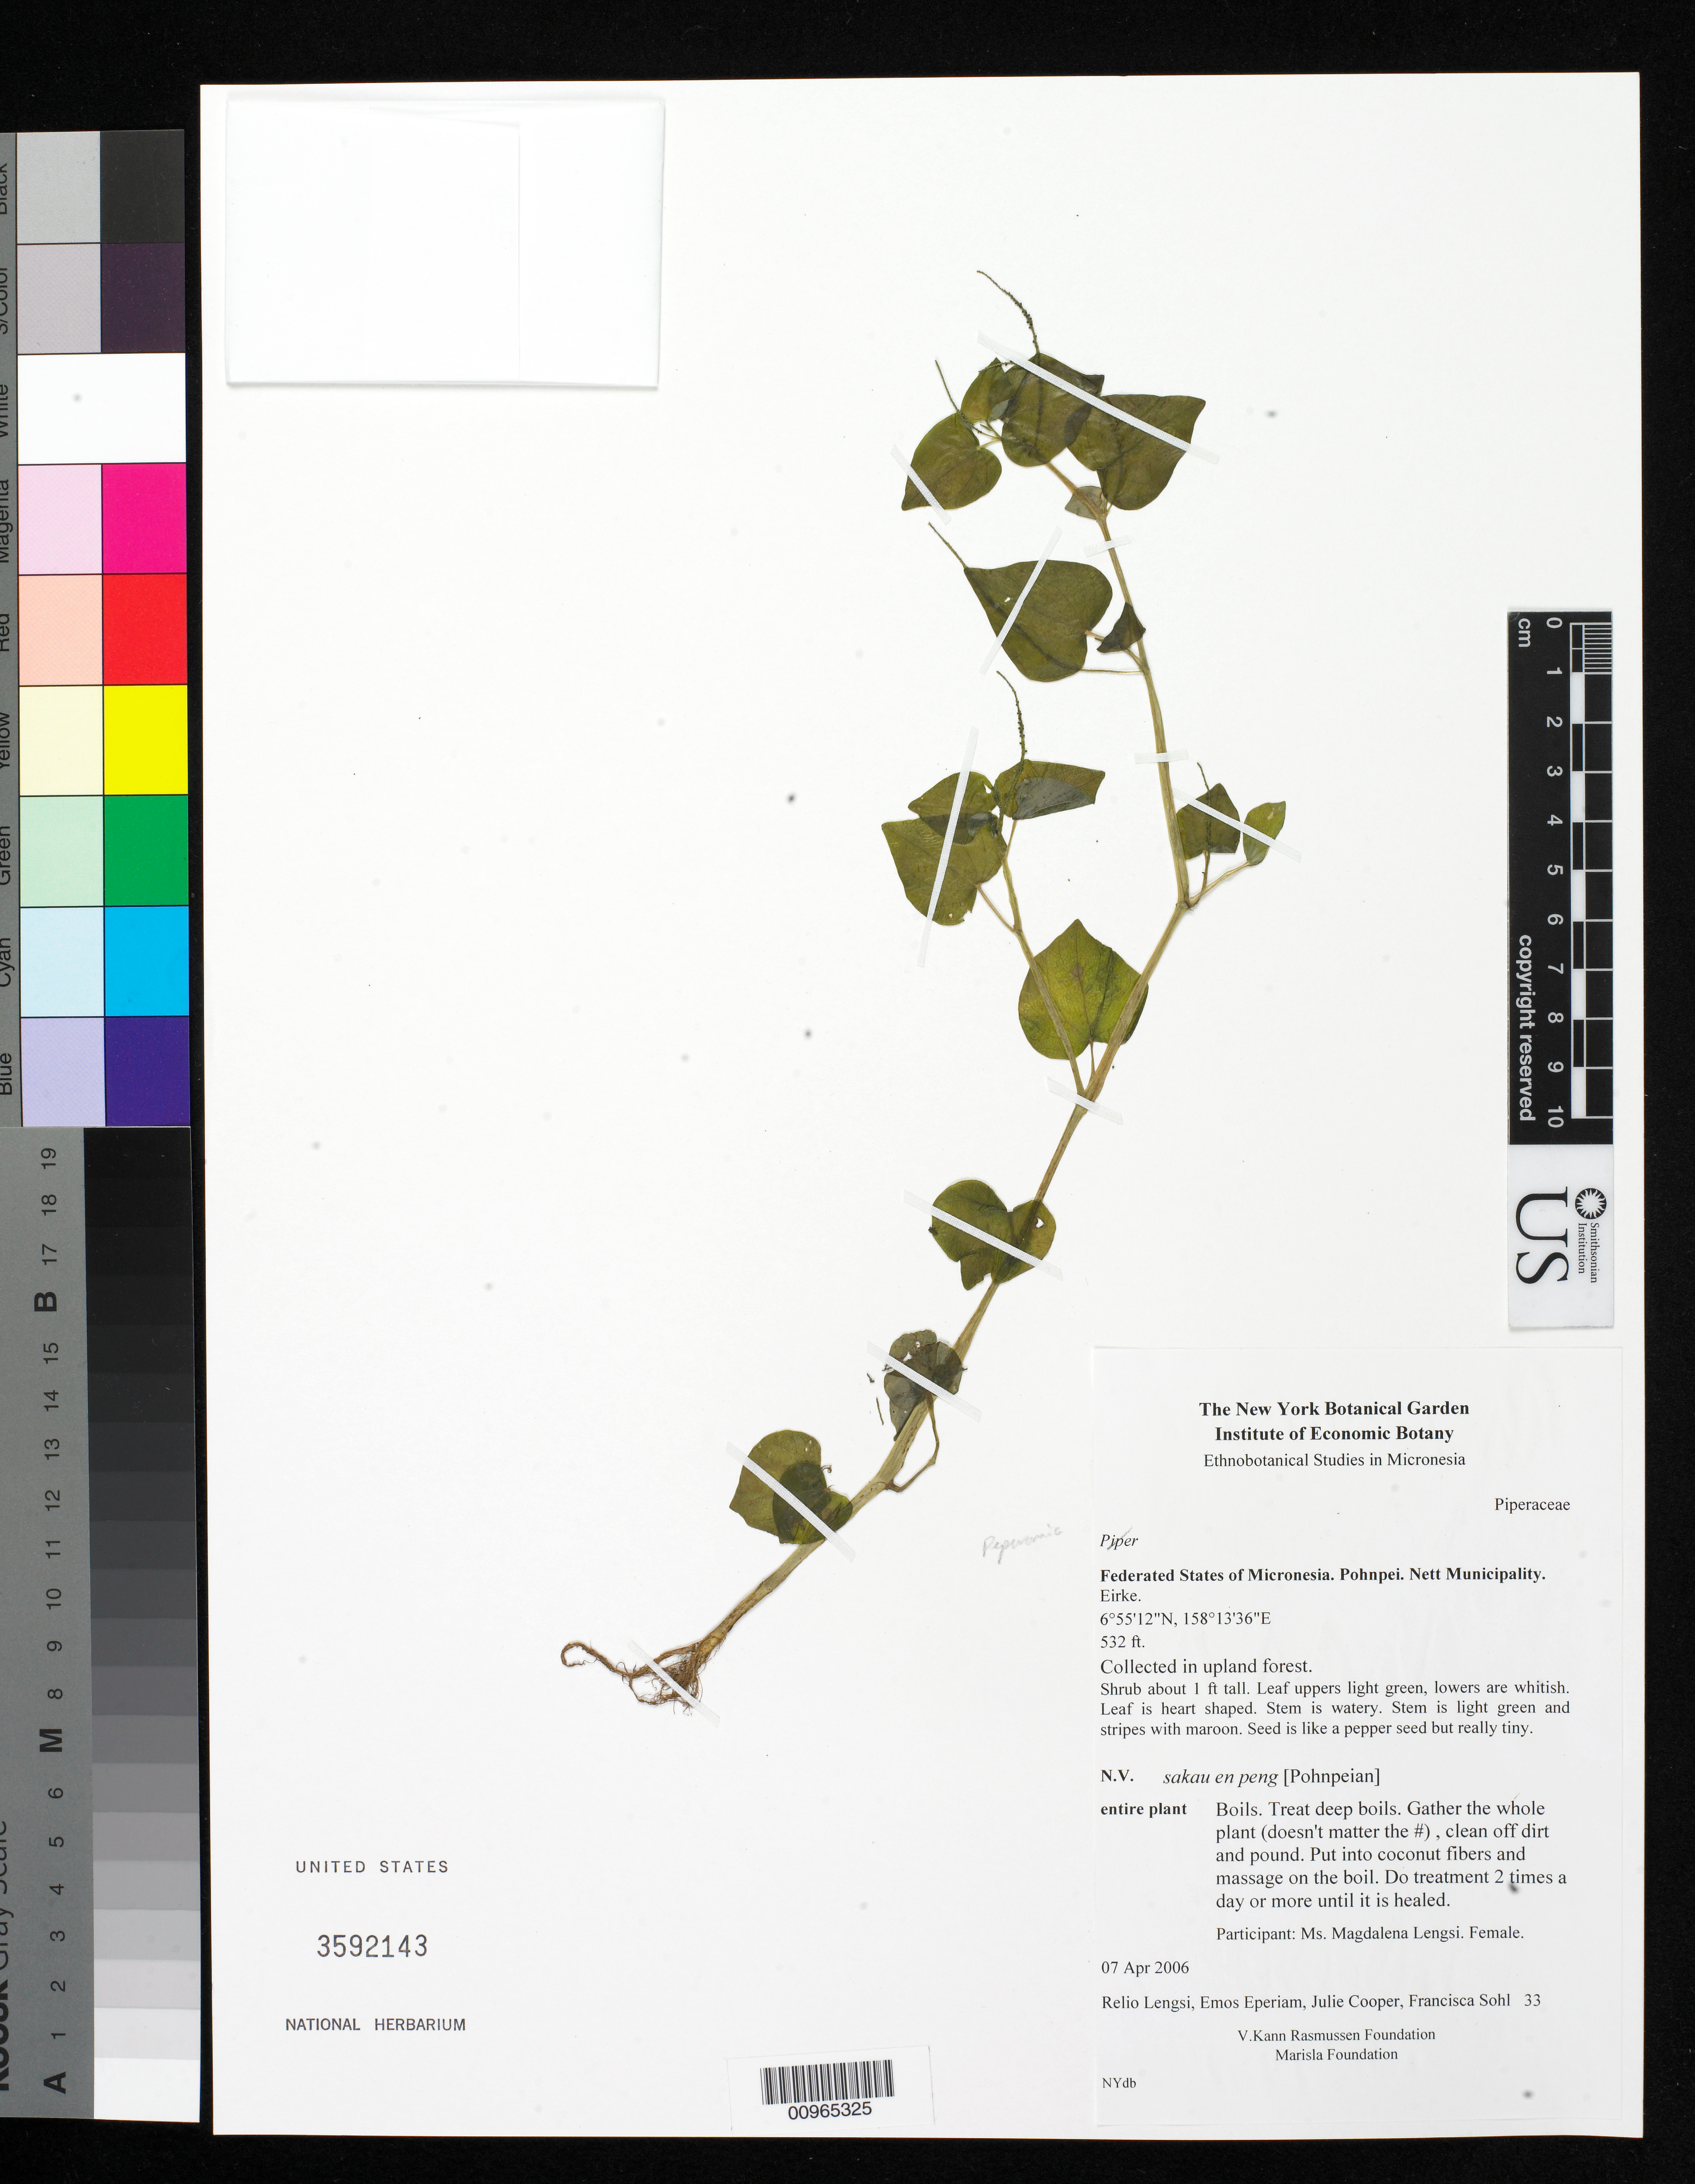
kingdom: Plantae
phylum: Tracheophyta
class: Magnoliopsida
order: Piperales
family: Piperaceae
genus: Peperomia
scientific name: Peperomia sp.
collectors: R. Lengsi, P. Eperiam, J. Cooper & F. Sohl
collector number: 33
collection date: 2006-04-07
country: Micronesia, Federated States of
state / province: Pohnpei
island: Pohnpei [Ponape]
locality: Eirke, Nett Muncipality, Pohnpei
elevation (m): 162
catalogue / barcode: US 3592143